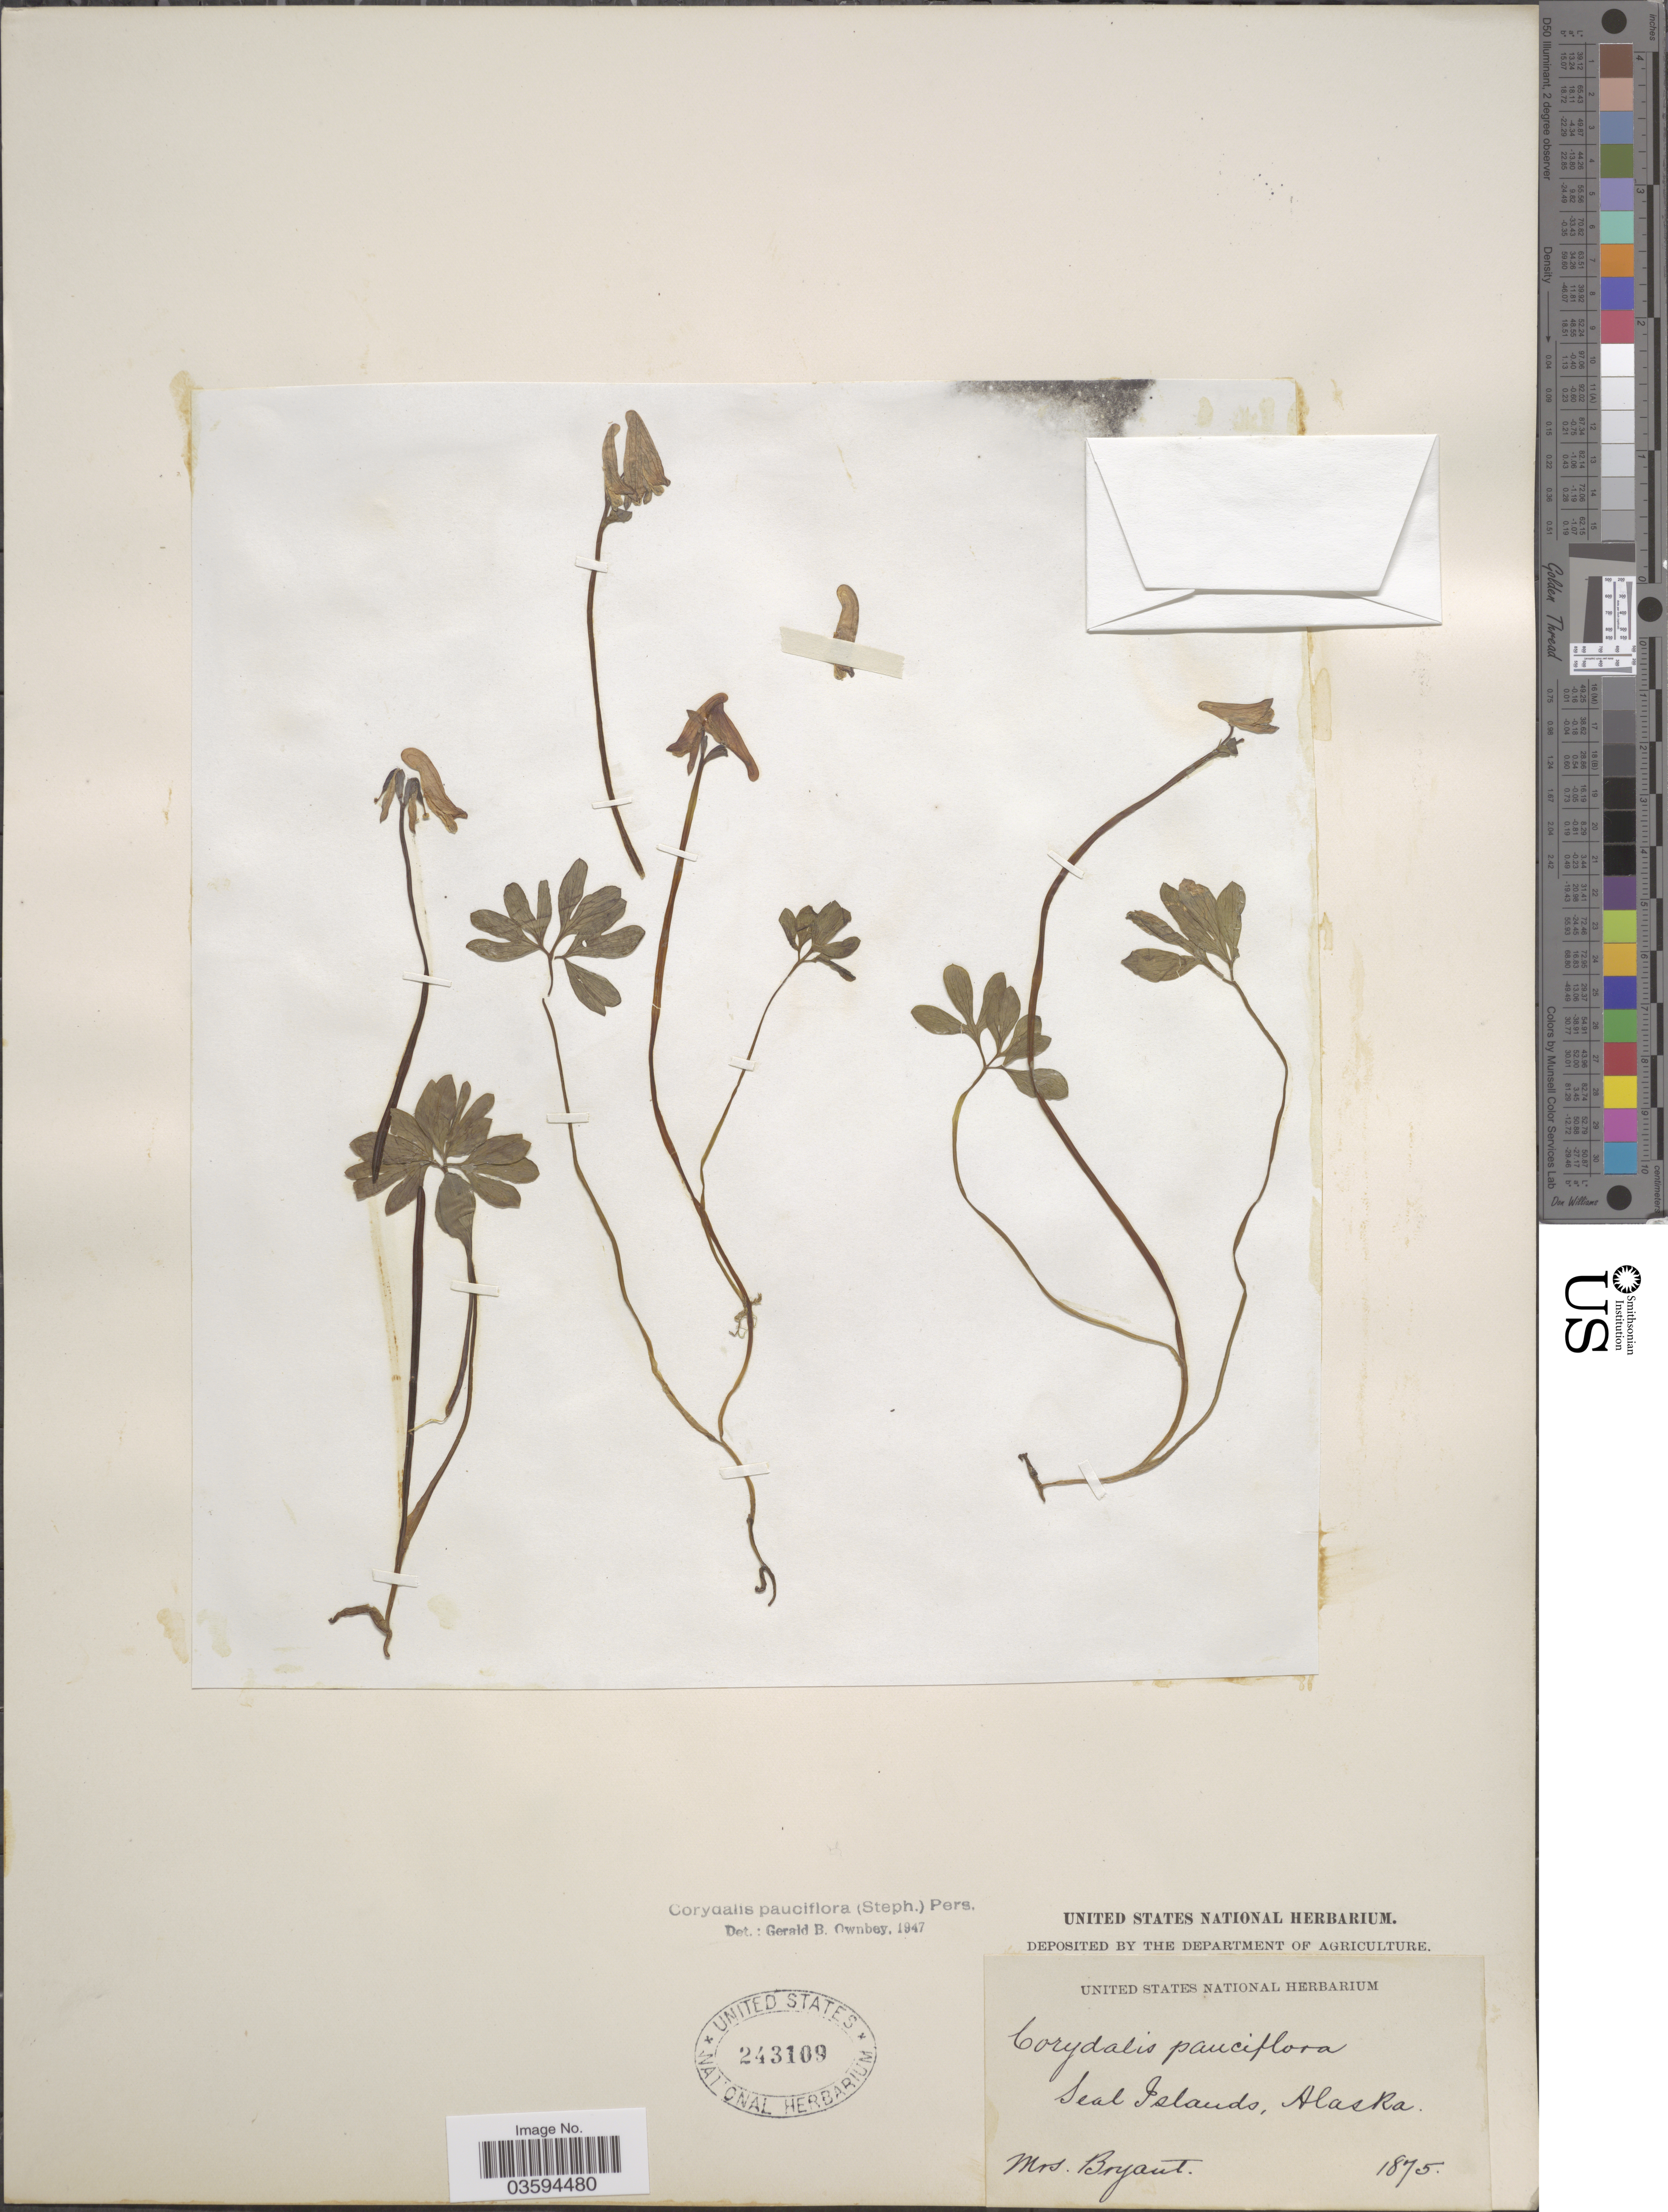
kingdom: Plantae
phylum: Tracheophyta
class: Magnoliopsida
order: Ranunculales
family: Papaveraceae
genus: Corydalis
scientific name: Corydalis pauciflora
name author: (Stephan) Pers.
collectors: Bryant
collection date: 1875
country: United States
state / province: Alaska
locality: Seal Islands.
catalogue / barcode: US 243109